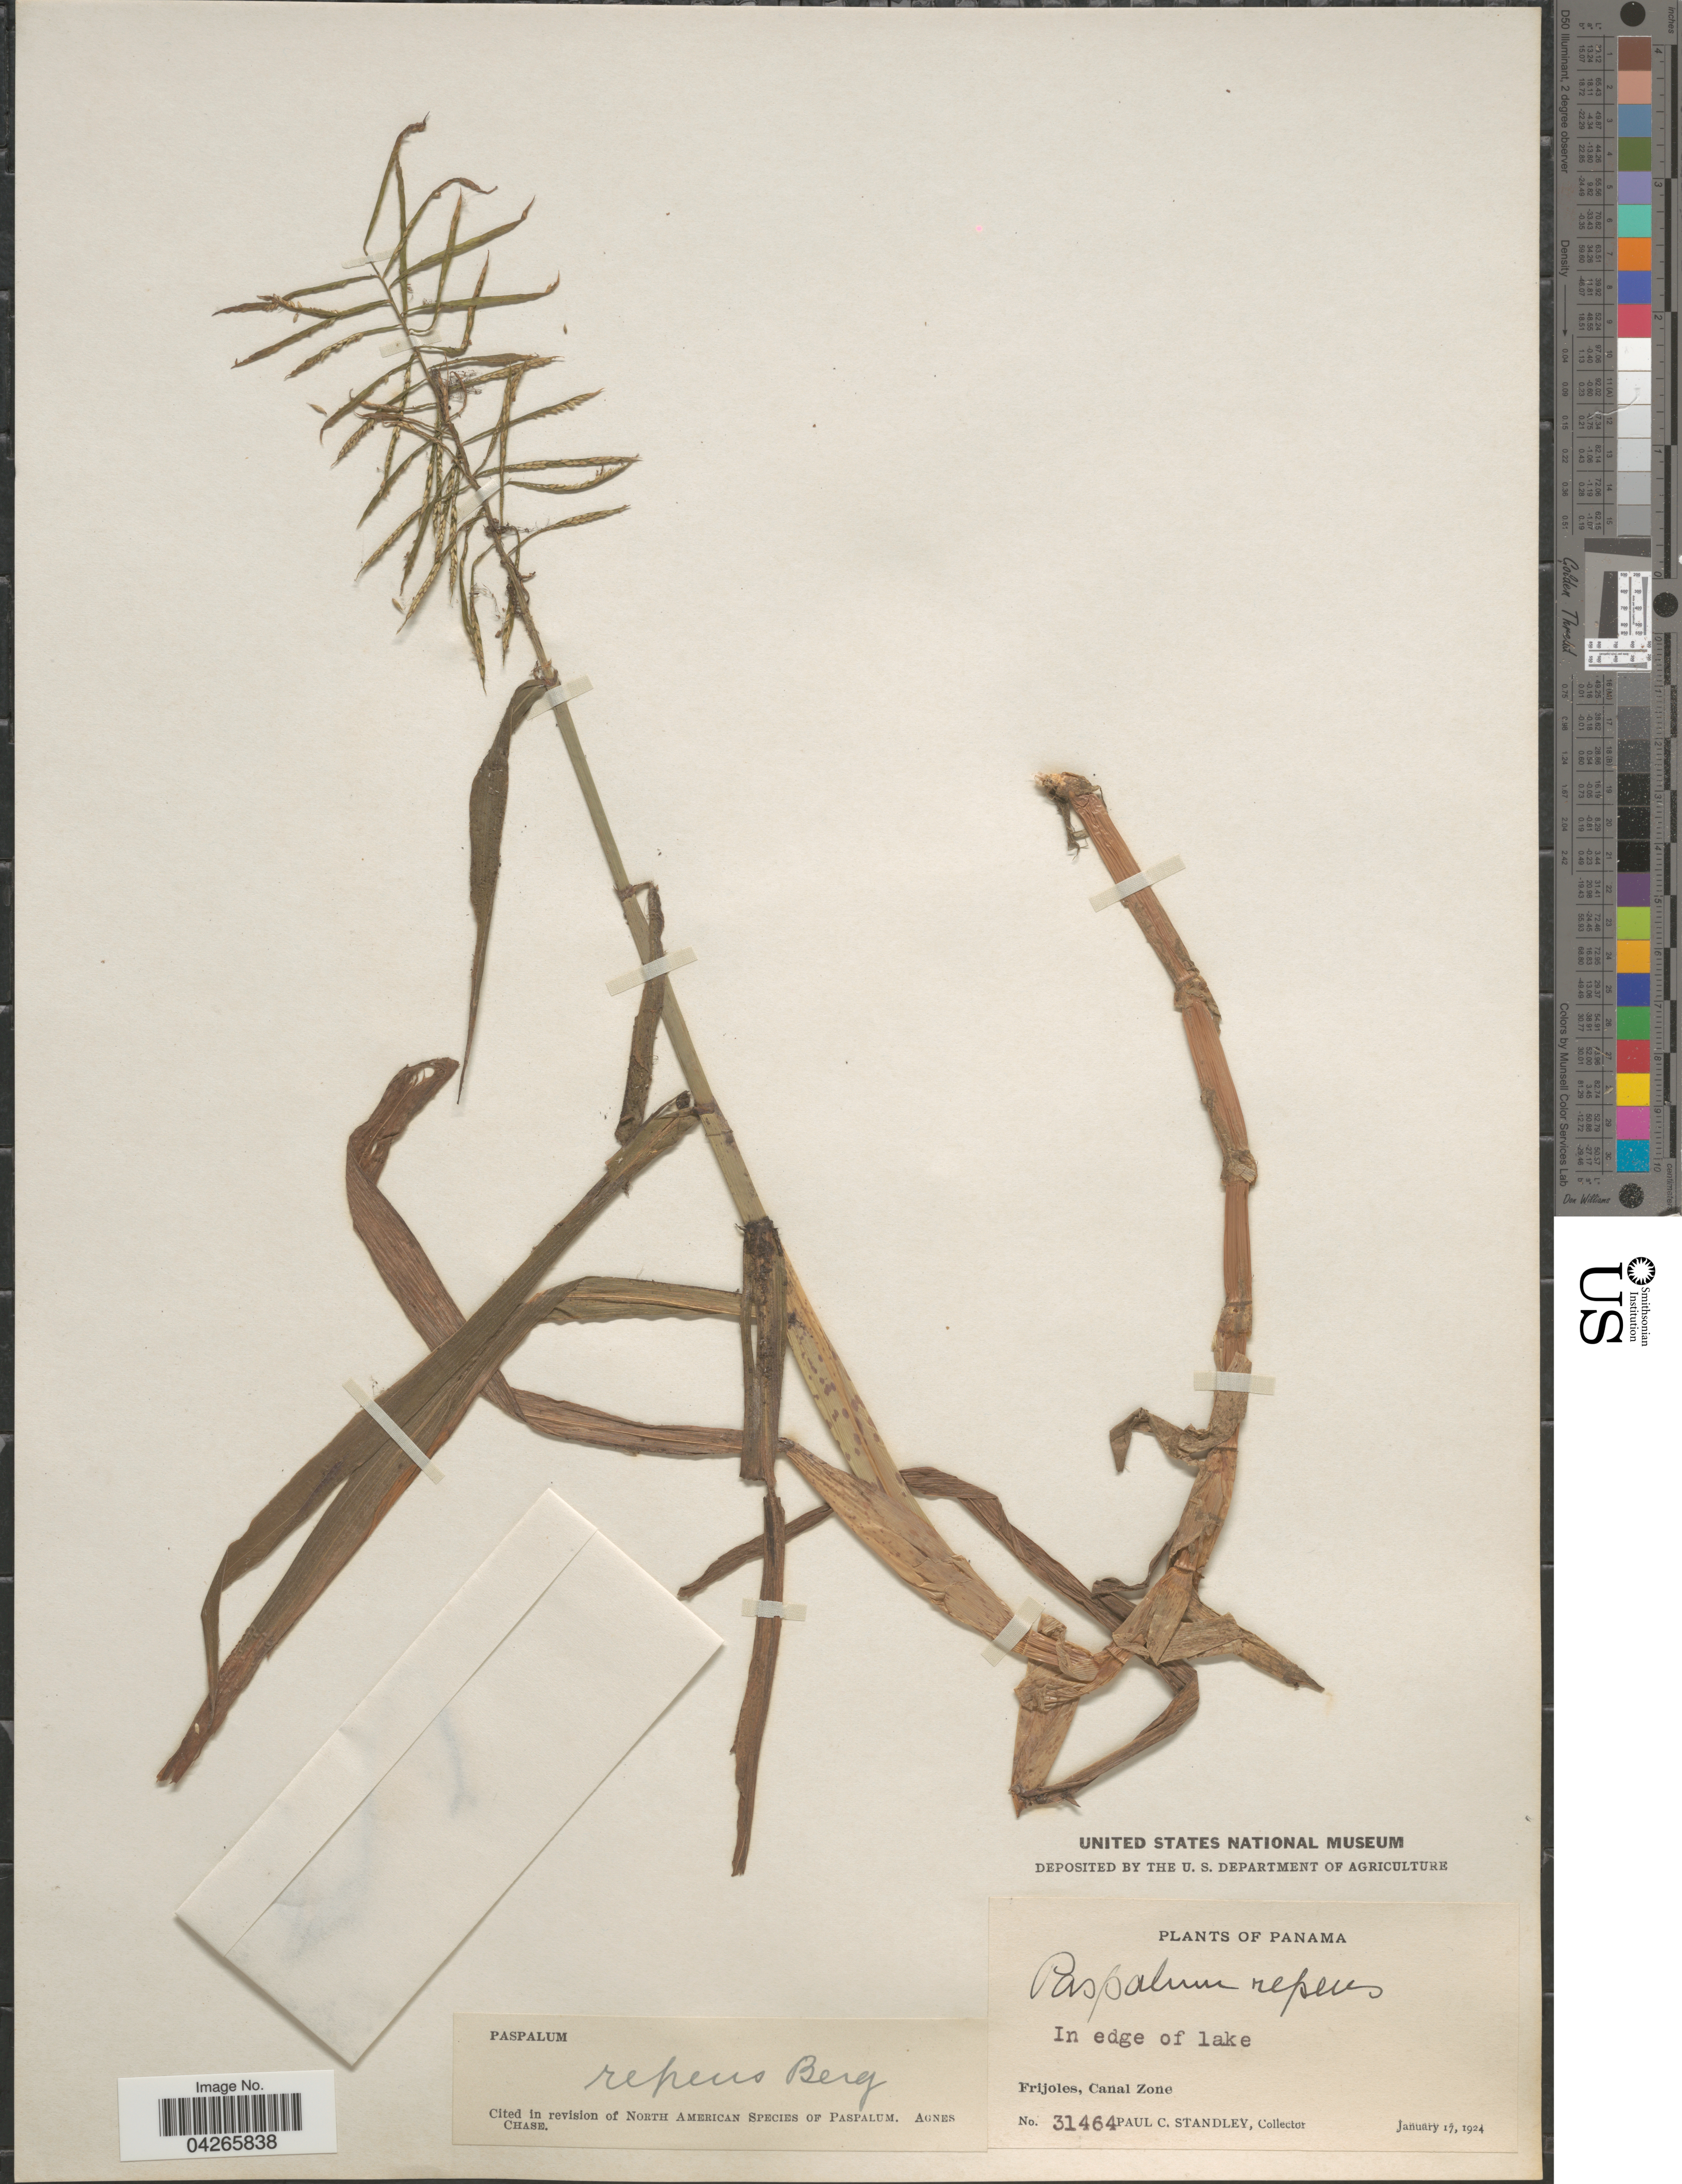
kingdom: Plantae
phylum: Tracheophyta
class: Liliopsida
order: Poales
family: Poaceae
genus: Paspalum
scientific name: Paspalum repens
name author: P.J. Bergius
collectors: P. C. Standley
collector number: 31464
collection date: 1924-01-17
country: Panama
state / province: Colón / Panamá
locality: In edge of lake. Frijoles, Canal Zone.